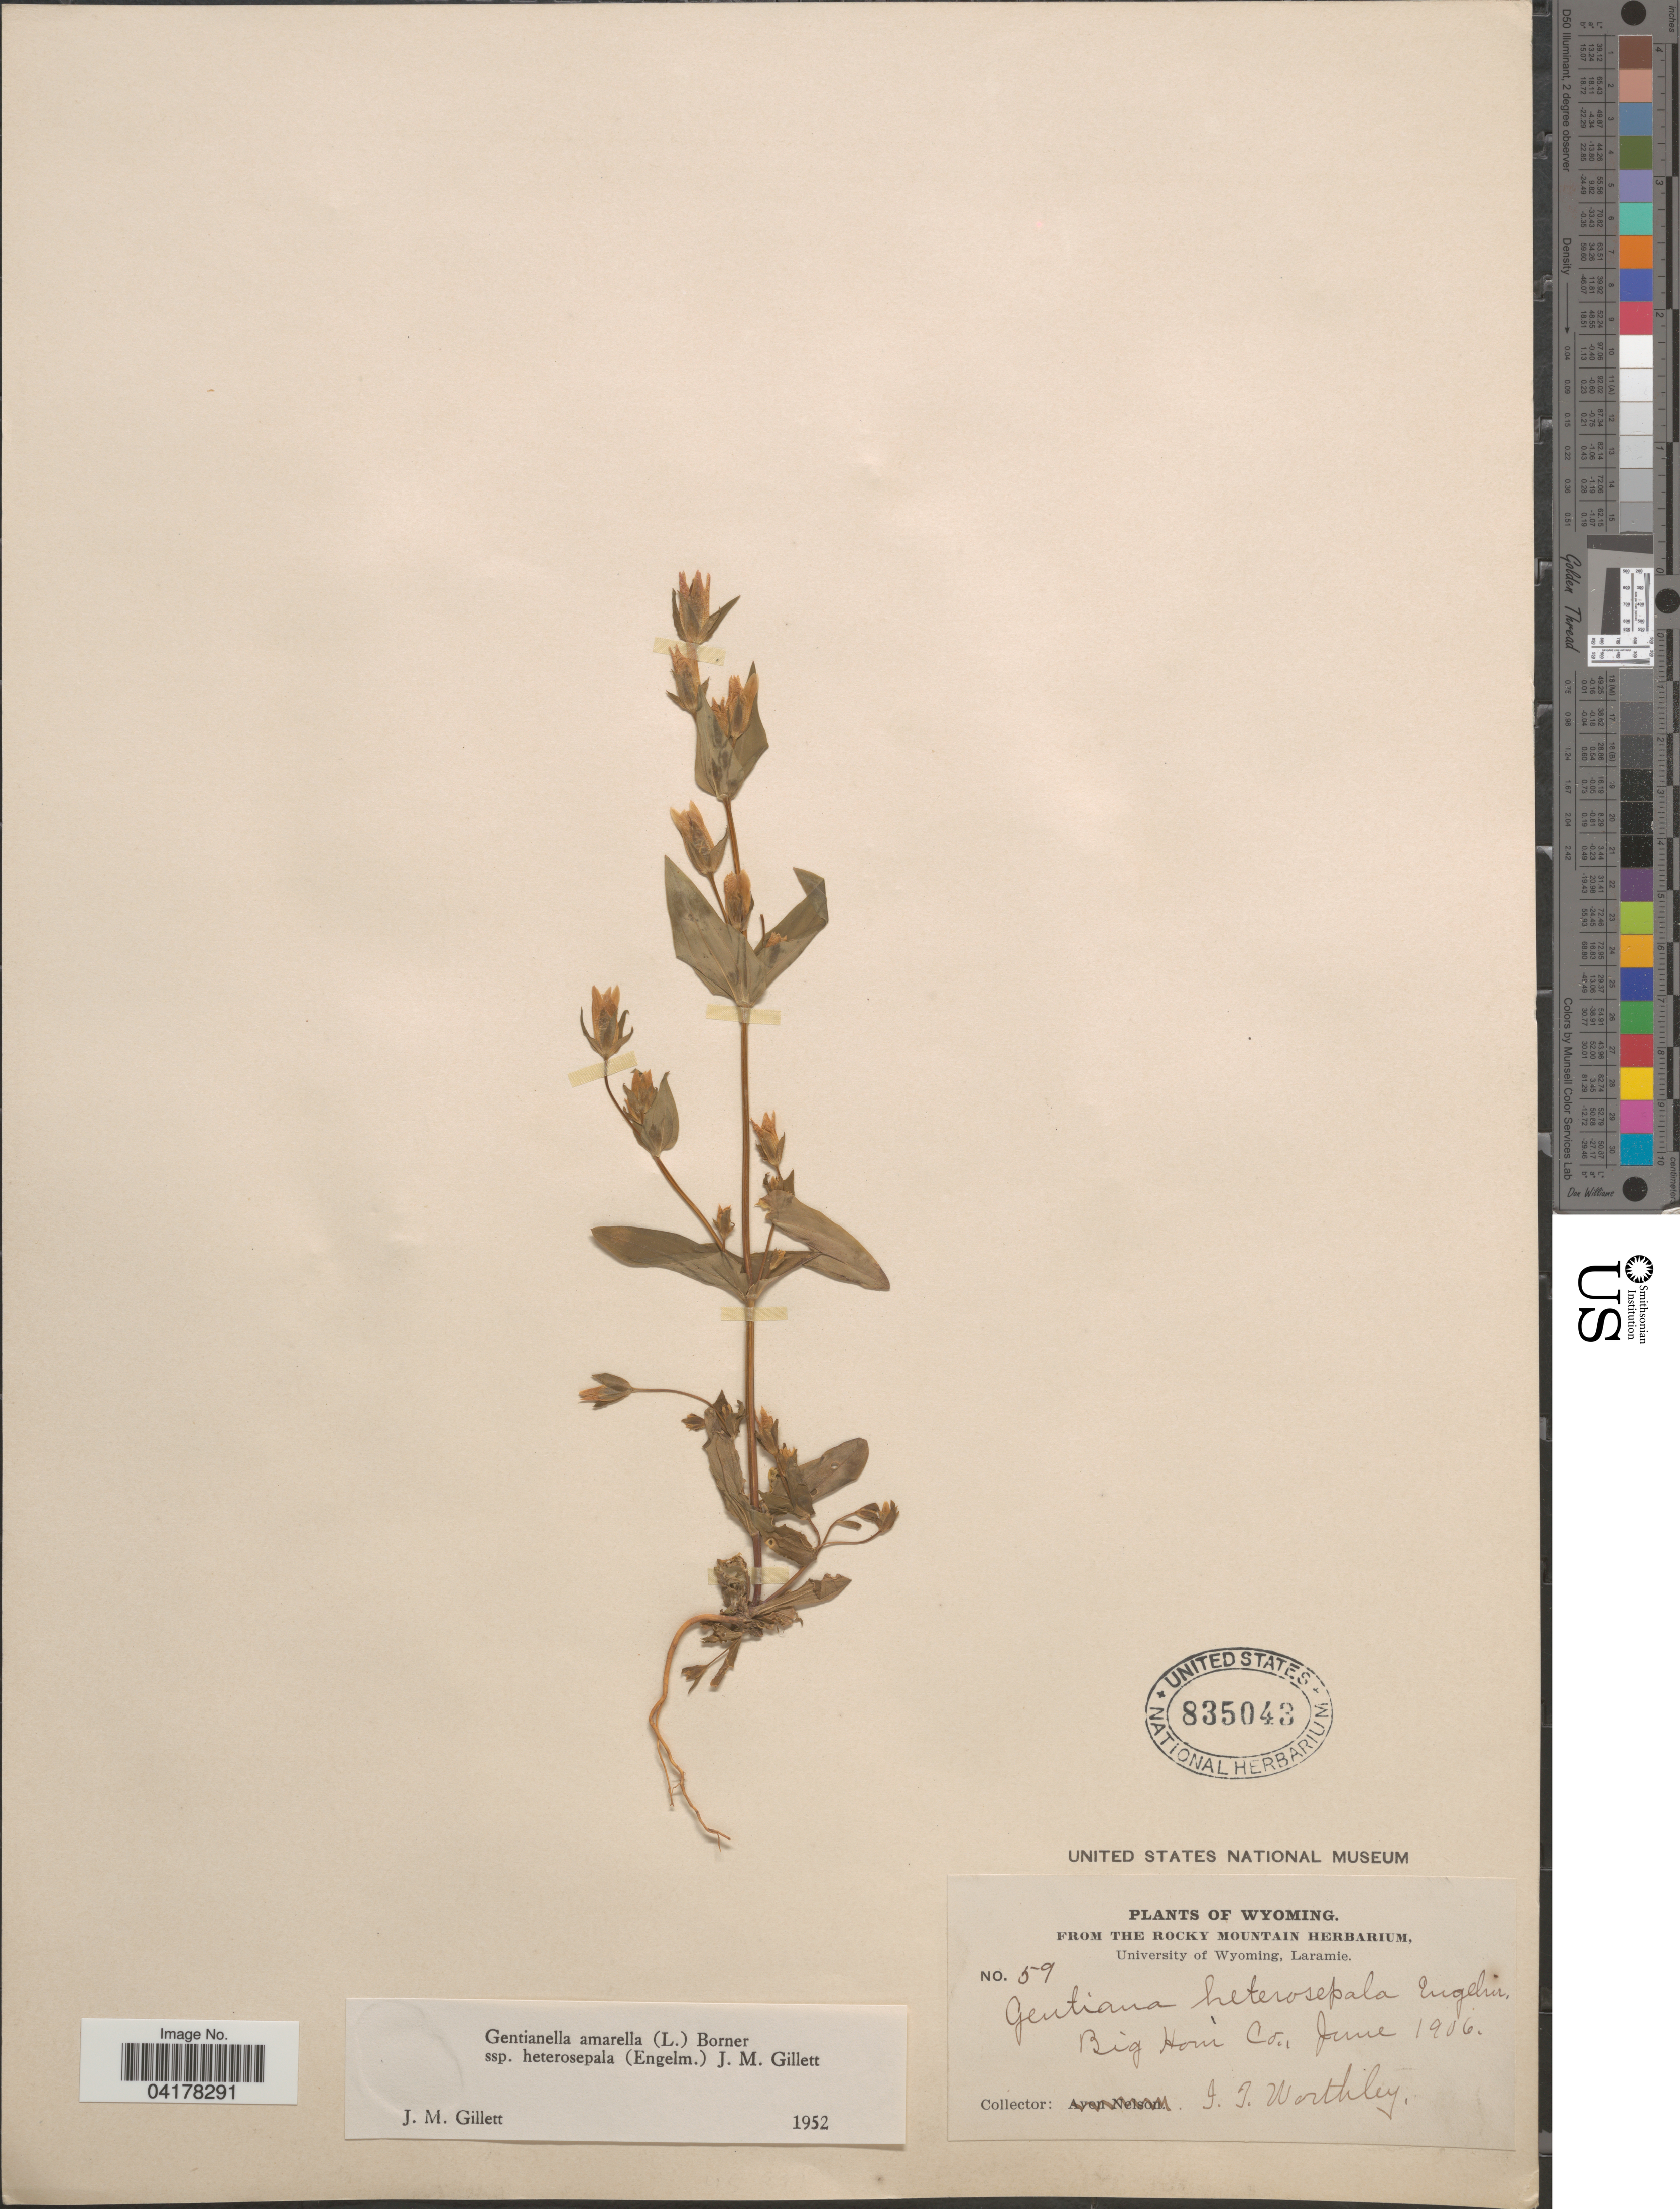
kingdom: Plantae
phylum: Tracheophyta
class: Magnoliopsida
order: Gentianales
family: Gentianaceae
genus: Gentianella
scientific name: Gentianella amarella subsp. heterosepala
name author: (Engelm.) J.M. Gillet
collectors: J. Worthley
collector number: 59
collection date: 1906-06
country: United States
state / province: Wyoming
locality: Big Horn Co.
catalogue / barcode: US 835043